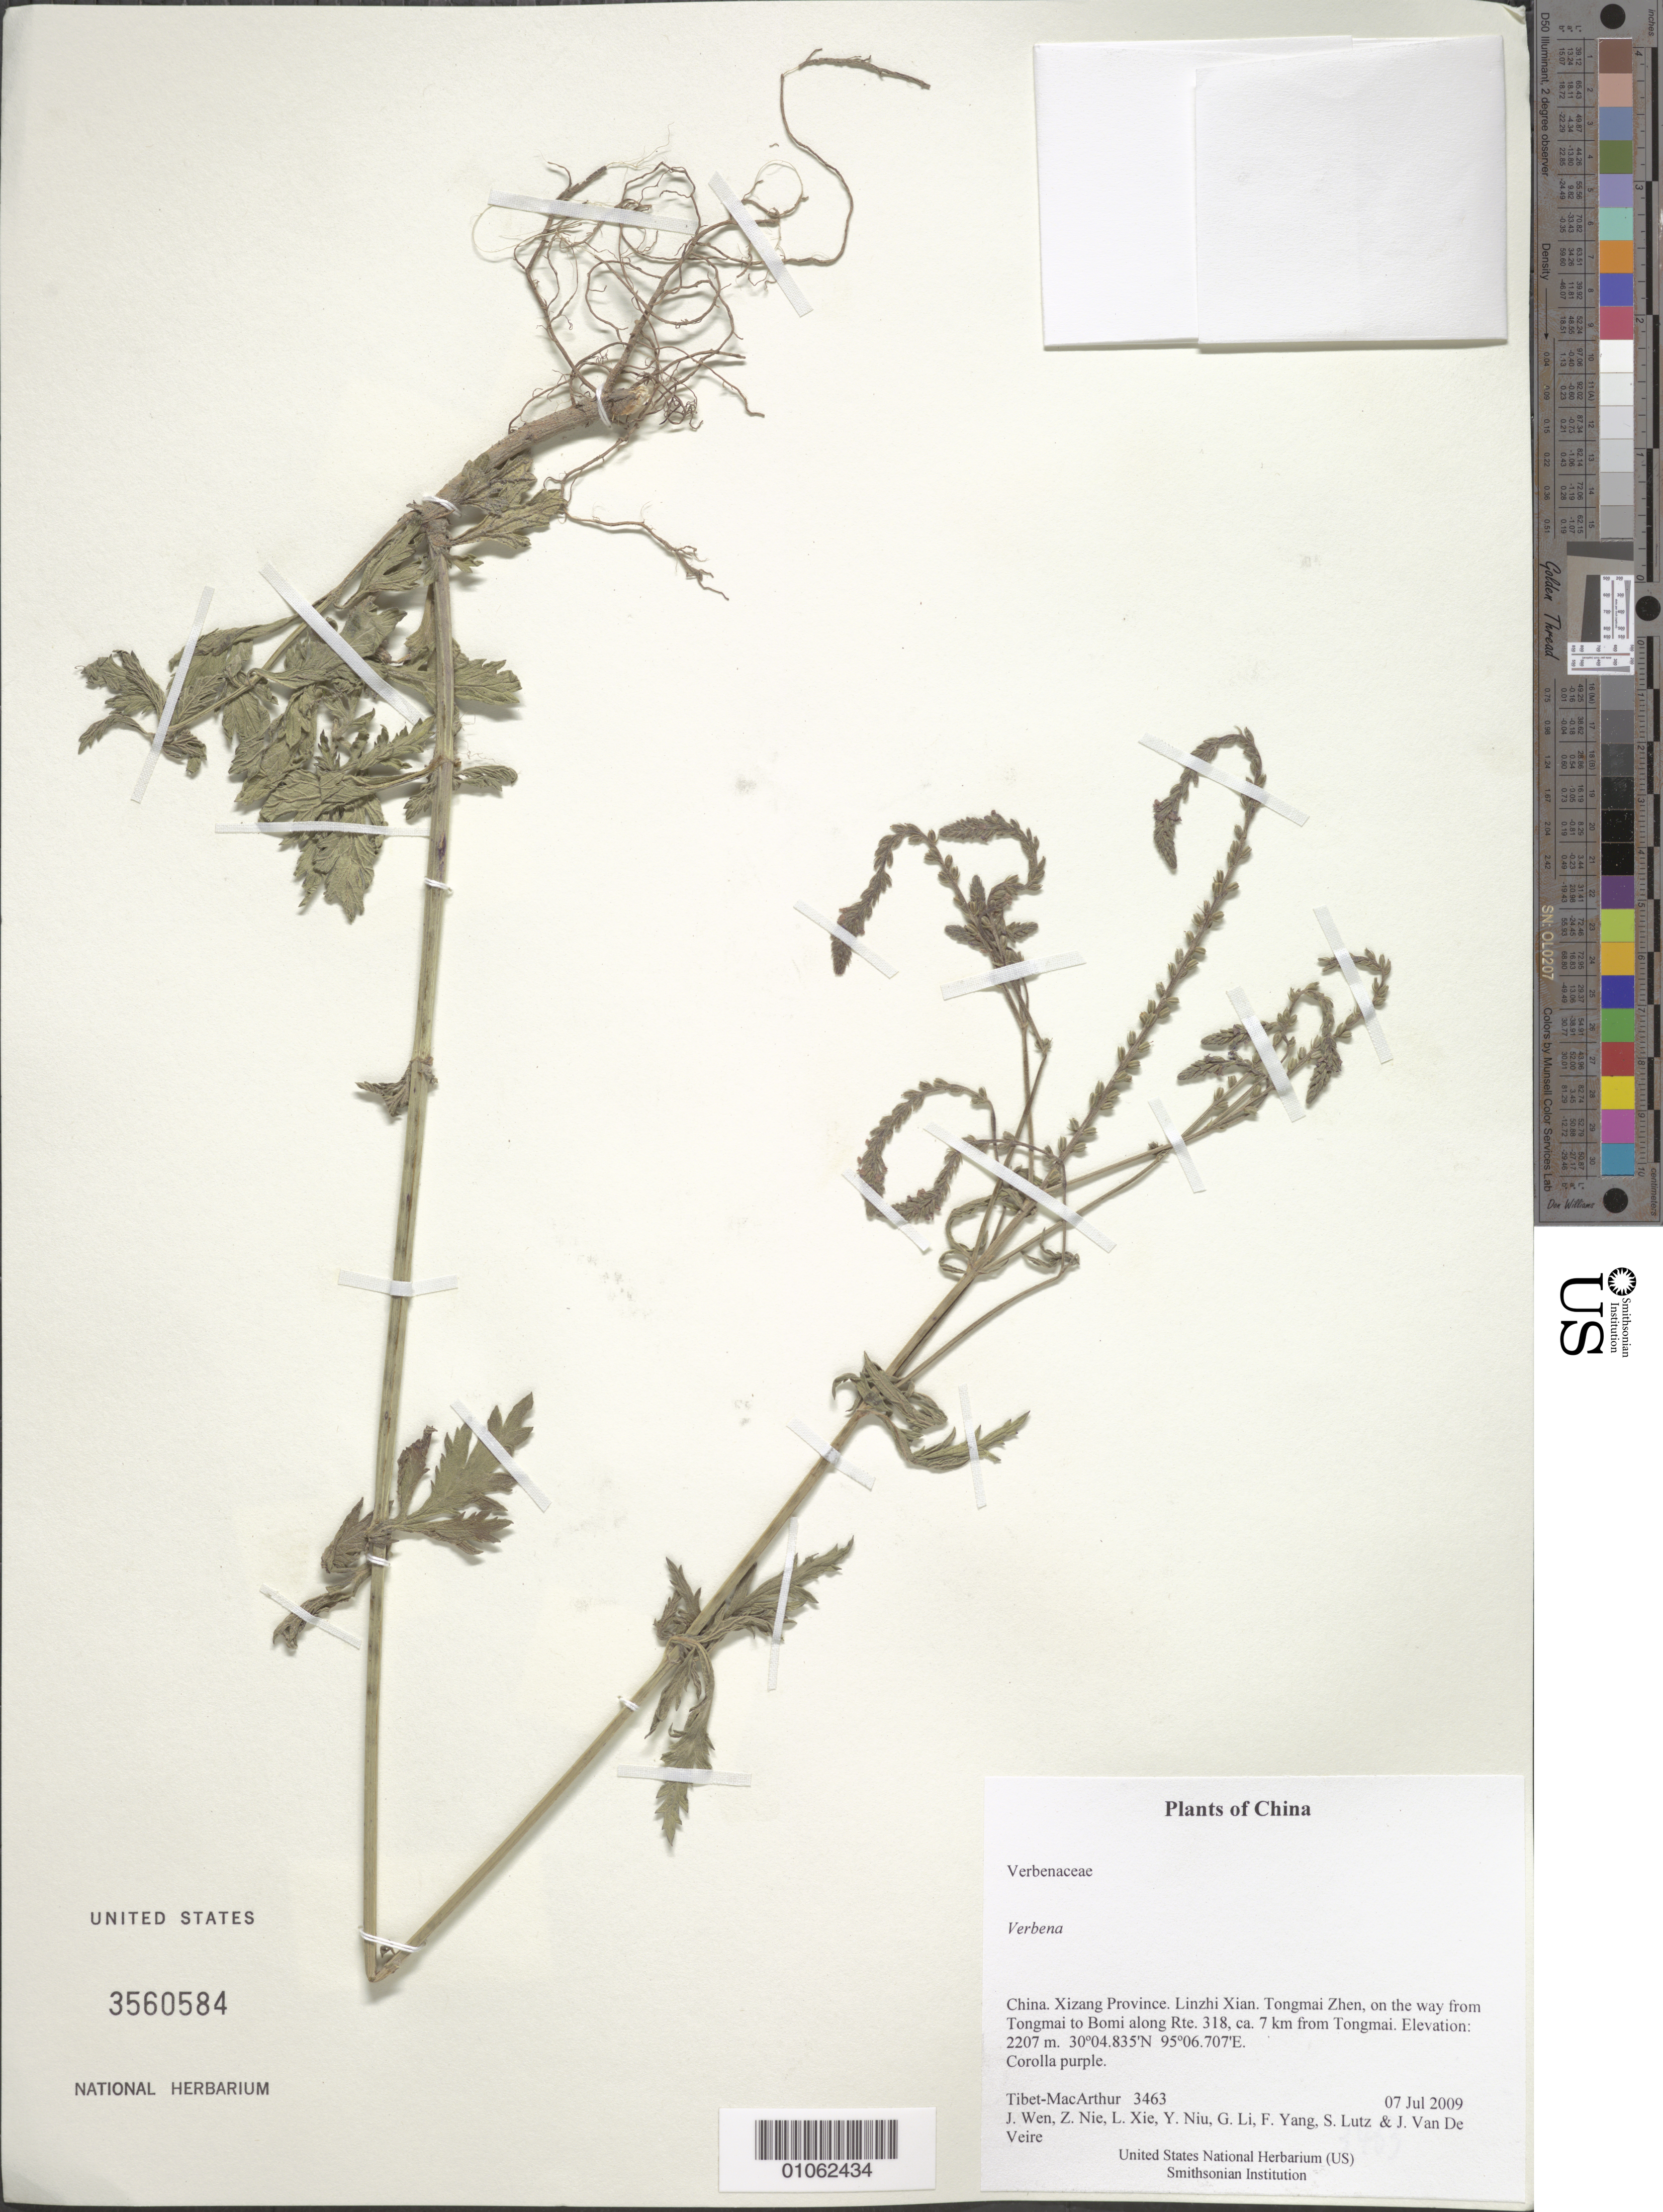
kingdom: Plantae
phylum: Tracheophyta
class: Magnoliopsida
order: Lamiales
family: Verbenaceae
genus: Verbena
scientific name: Verbena sp.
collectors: Tibet-MacArthur, J. Wen, Z. Nie, L. Xie, Y. Niu, G. Li, F. Yang, S. Lutz & J. Van De Veire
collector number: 3463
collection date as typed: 07 Jul 2009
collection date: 2009-07-07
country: China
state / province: Xizang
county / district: Linzhi Xian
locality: Tongmai Zhen, on the way from Tongmai to Bomi along Rte. 318, ca. 7 km from Tongmai.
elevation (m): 2207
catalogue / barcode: US 3560584